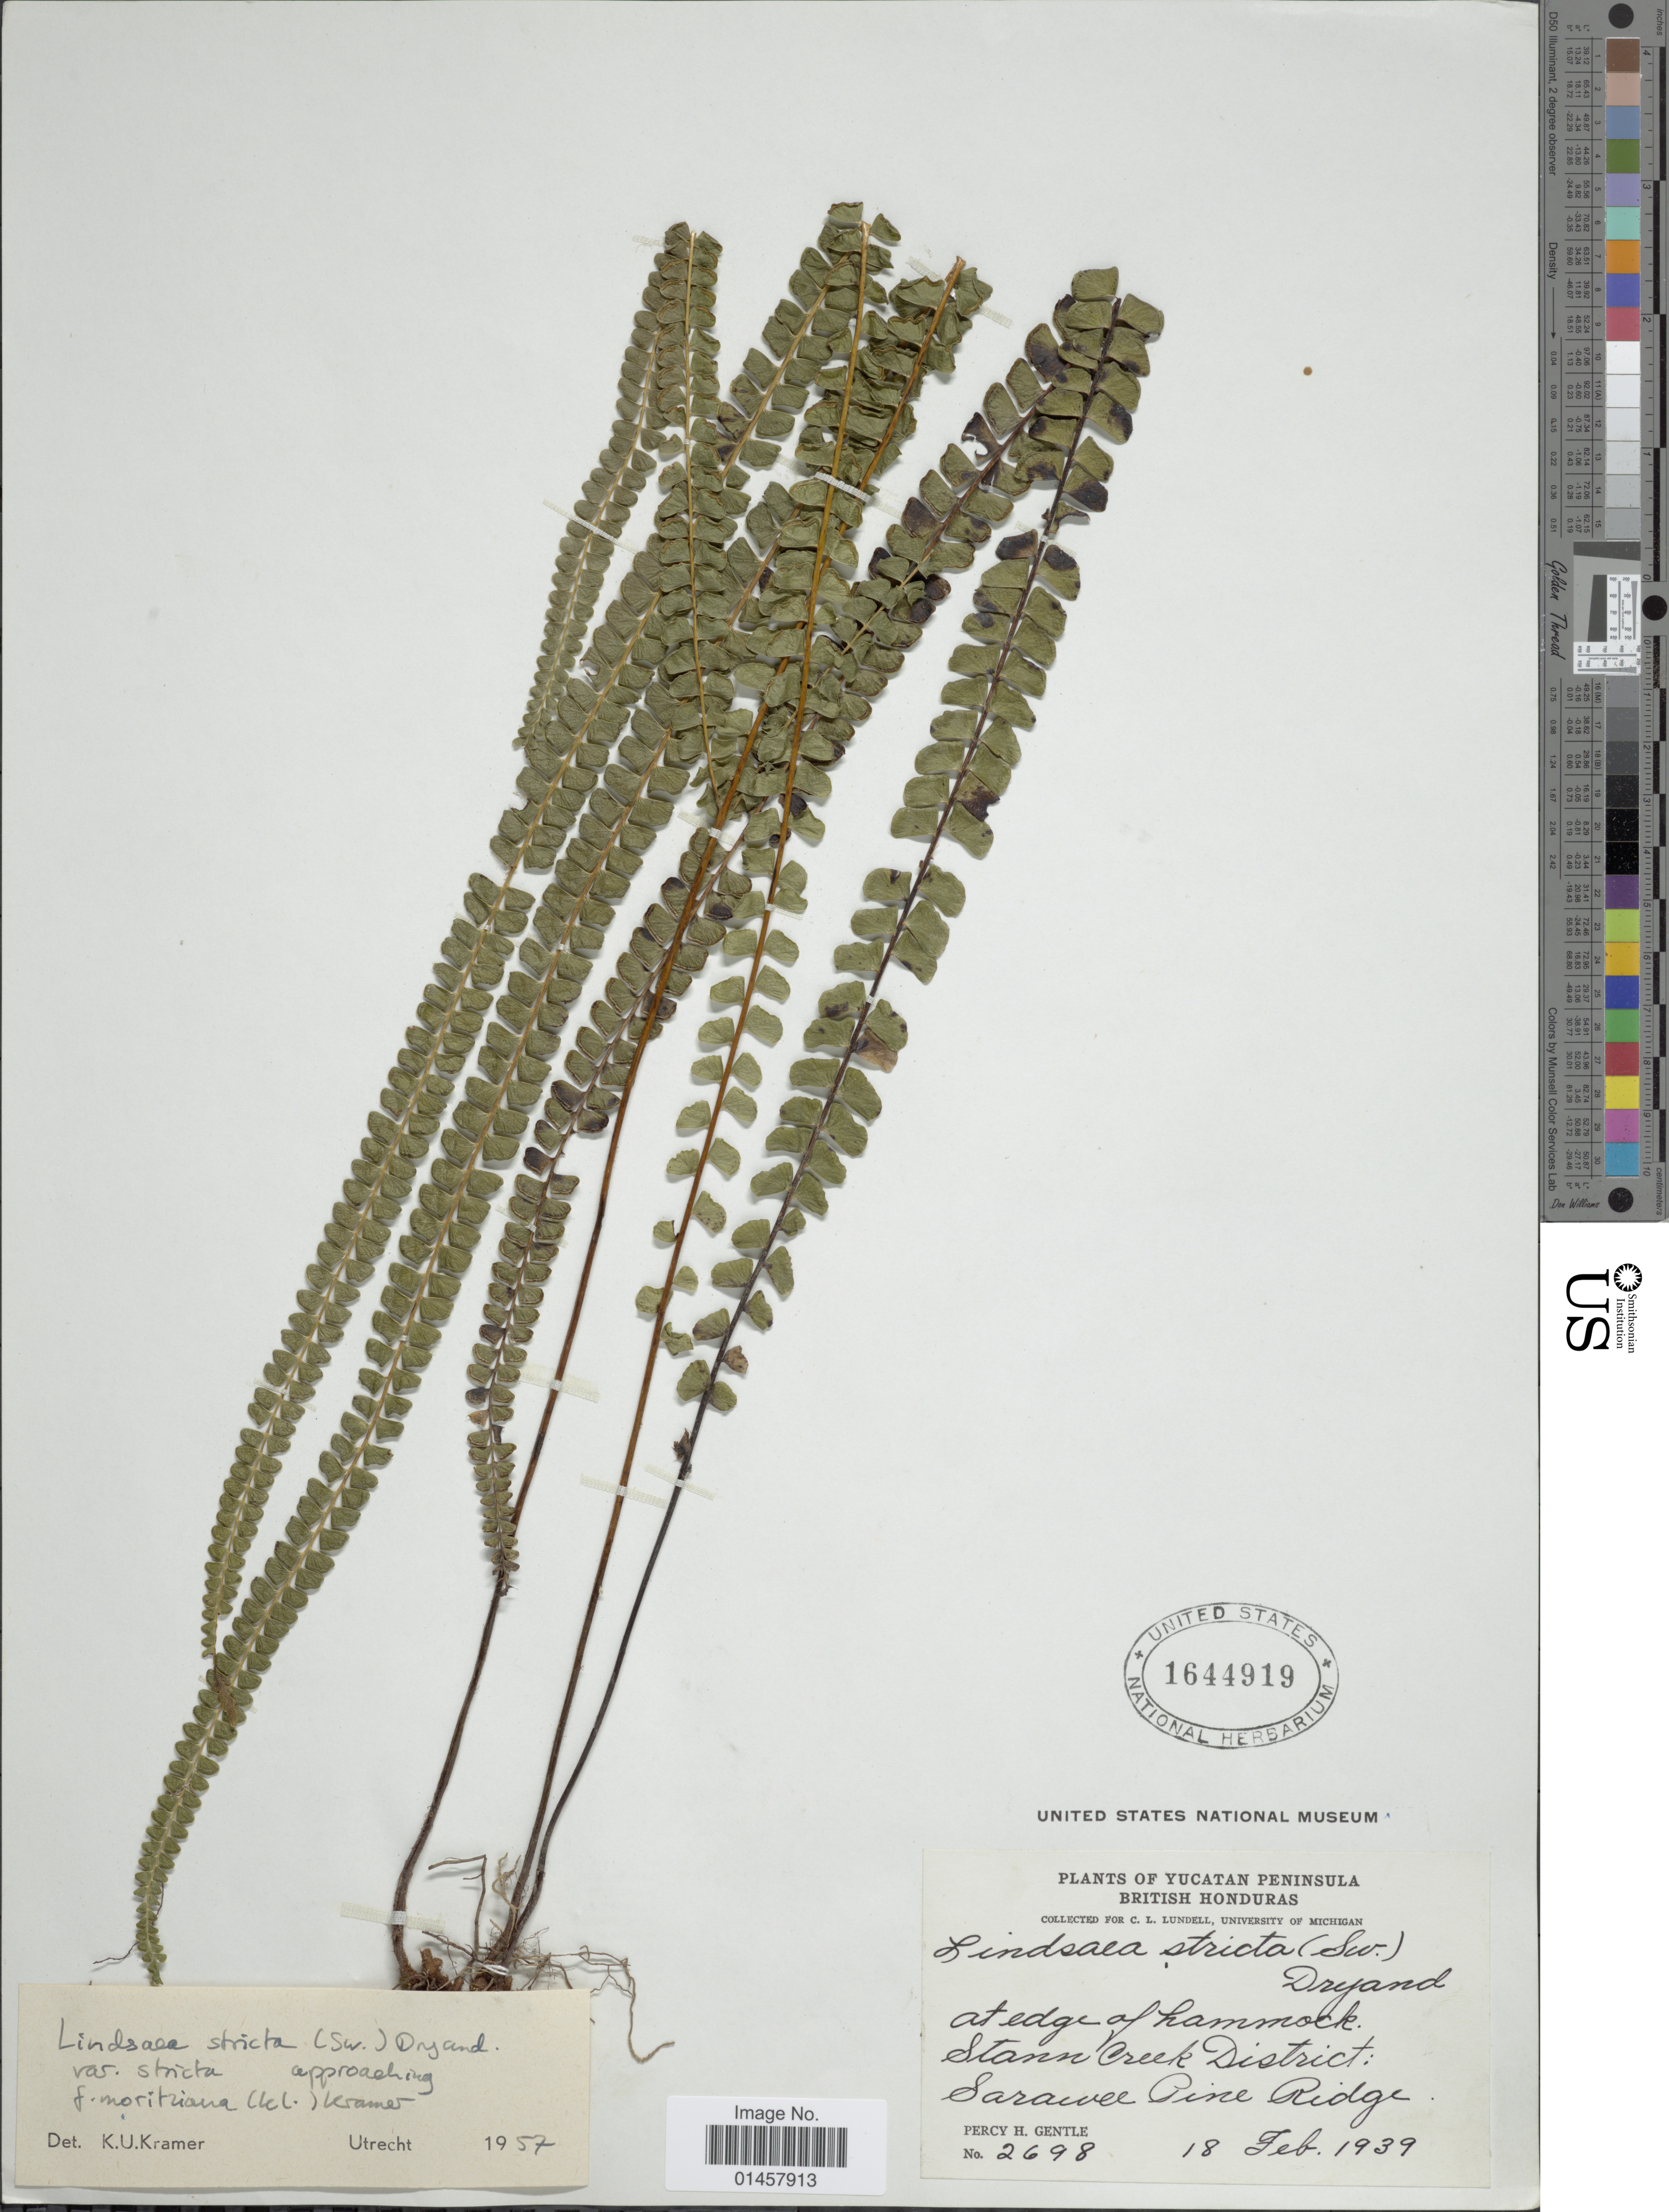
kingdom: Plantae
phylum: Tracheophyta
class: Polypodiopsida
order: Polypodiales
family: Lindsaeaceae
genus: Lindsaea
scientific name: Lindsaea stricta f. moritziana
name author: K.U. Kramer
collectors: P. H. Gentle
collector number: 2698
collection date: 1939-02-18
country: Belize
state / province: Cayo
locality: Yucatan Peninsula, British Honduras, at edge of Hammock Stann Creek District, Sarawee Pine Ridge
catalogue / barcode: US 1644919